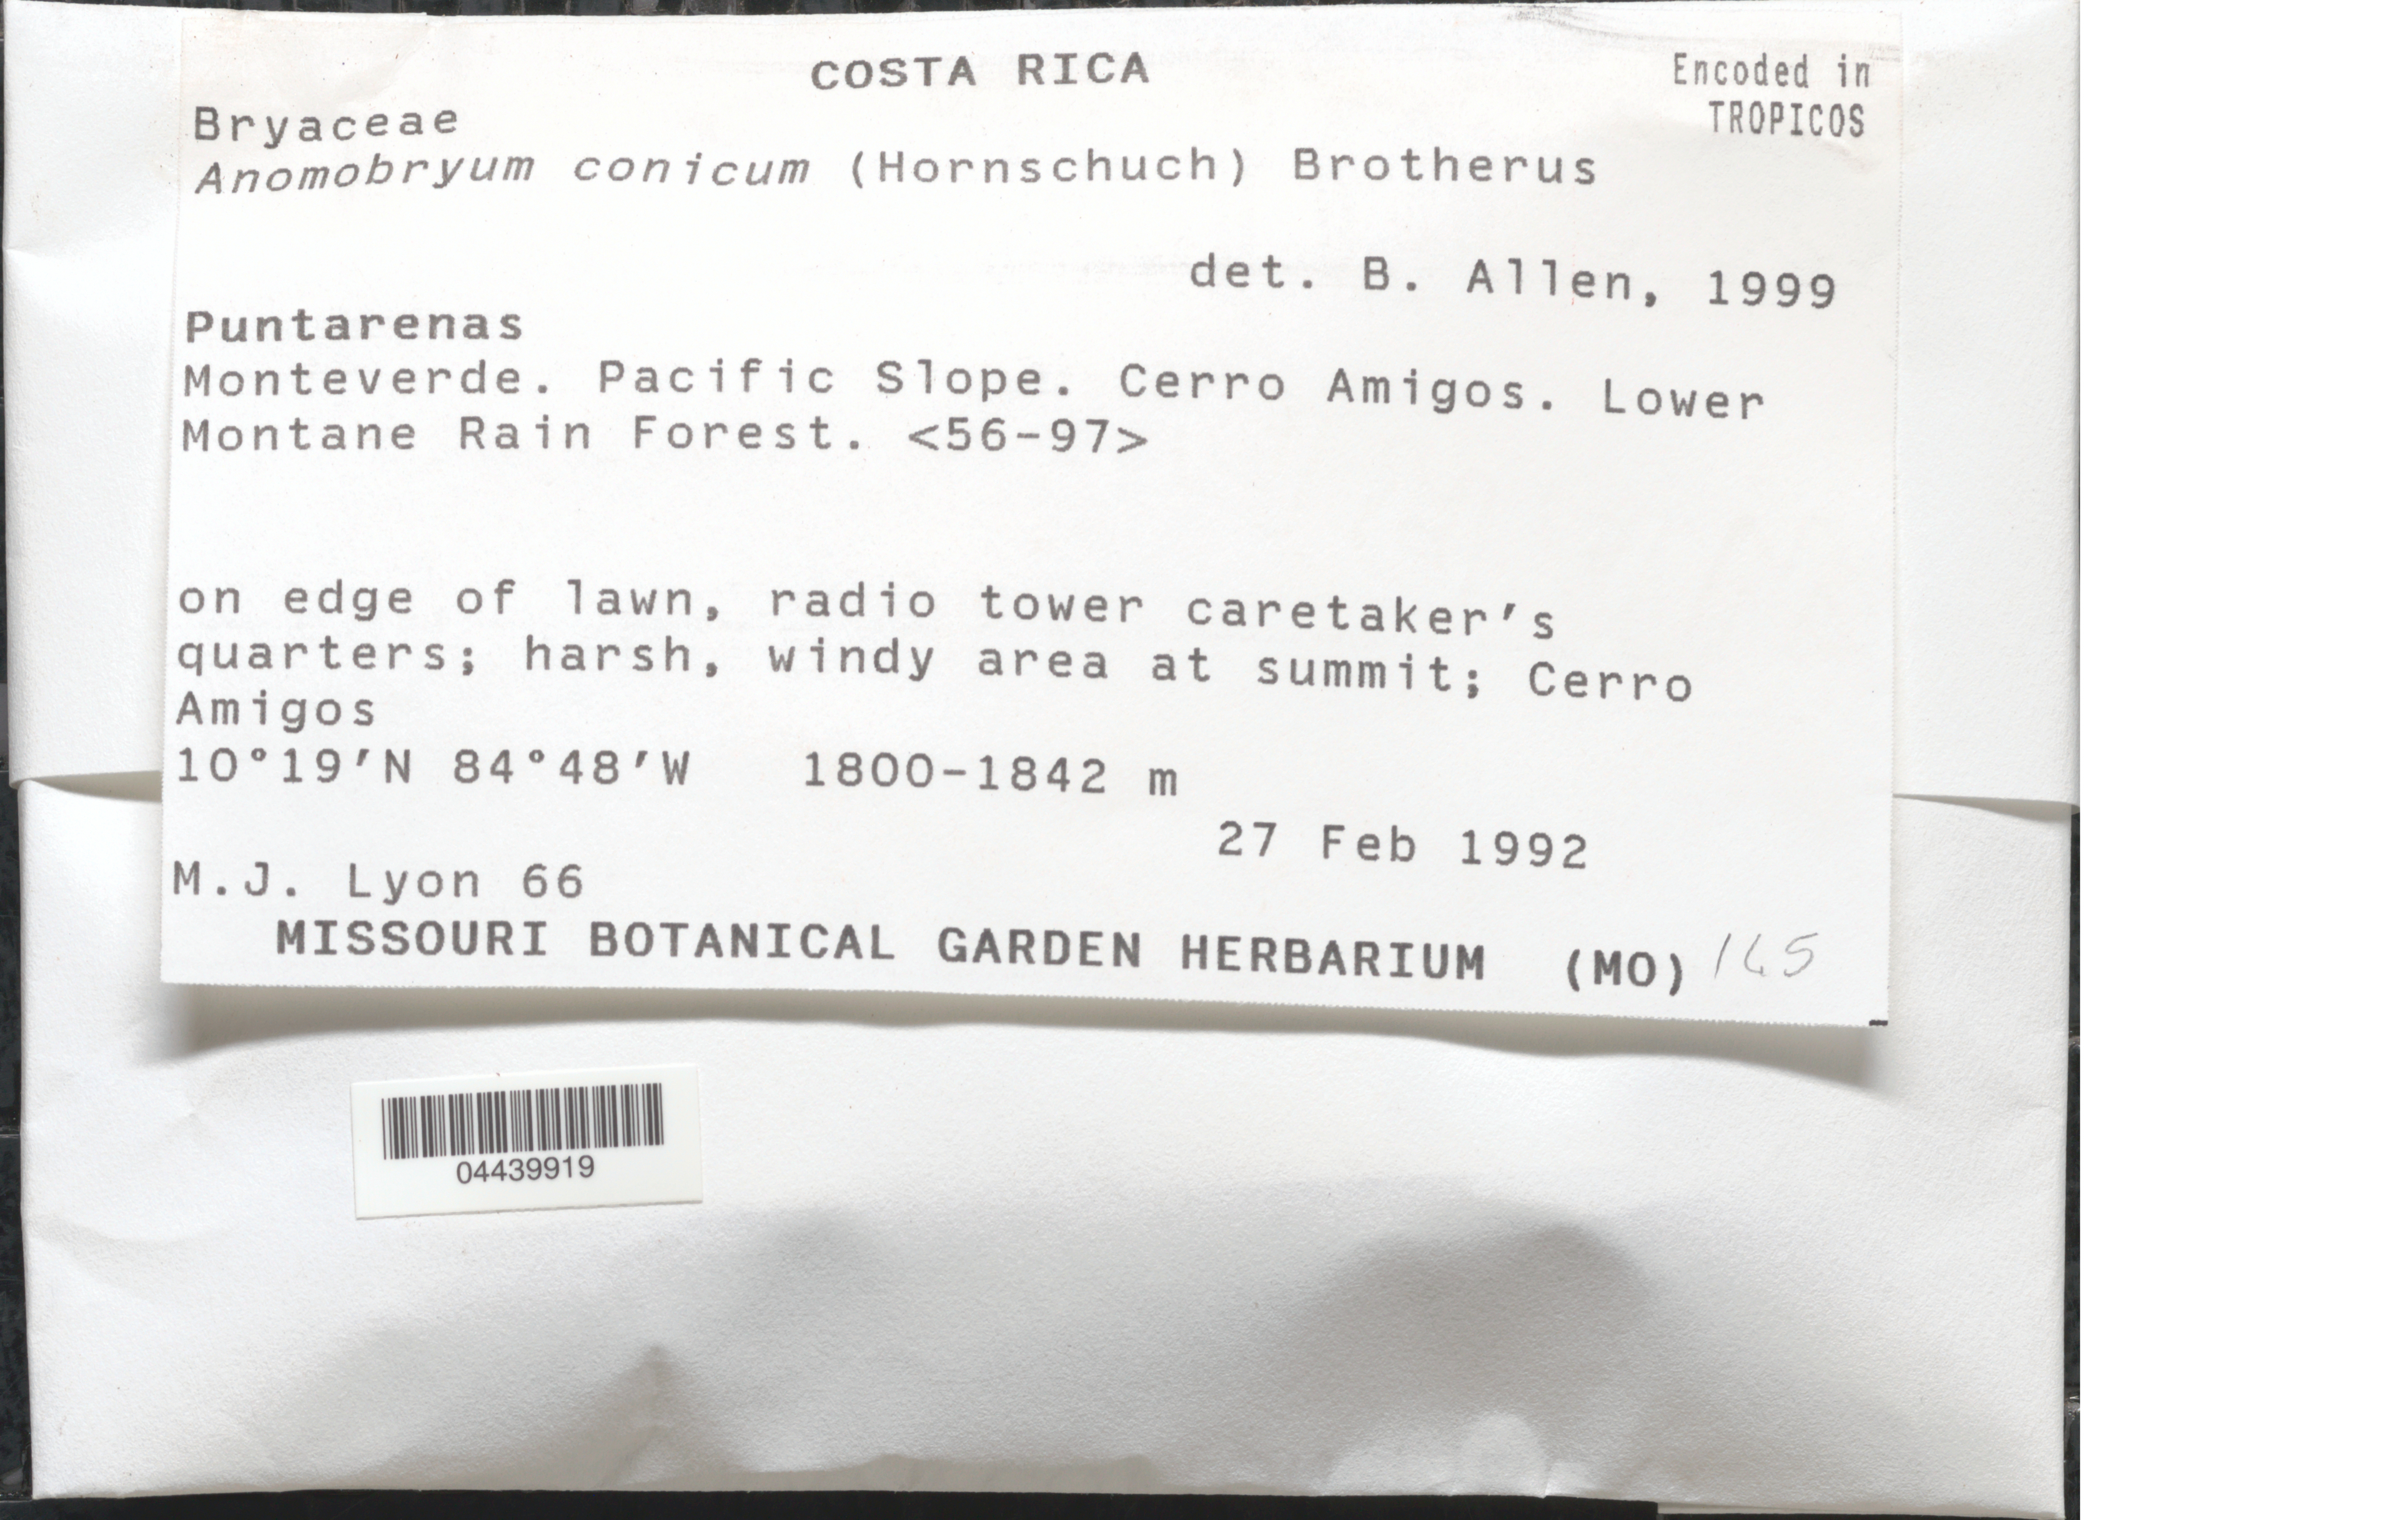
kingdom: Plantae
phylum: Bryophyta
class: Bryopsida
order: Bryales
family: Bryaceae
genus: Anomobryopsis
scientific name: Anomobryopsis conicum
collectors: M. Lyon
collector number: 66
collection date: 1992-02-27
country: Costa Rica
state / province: Puntarenas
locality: Monteverde. Pacific Slope. Cerro Amigos. Lower Montane Rain Forest. Windy area at summit; Cerro Amigos.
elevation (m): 1800